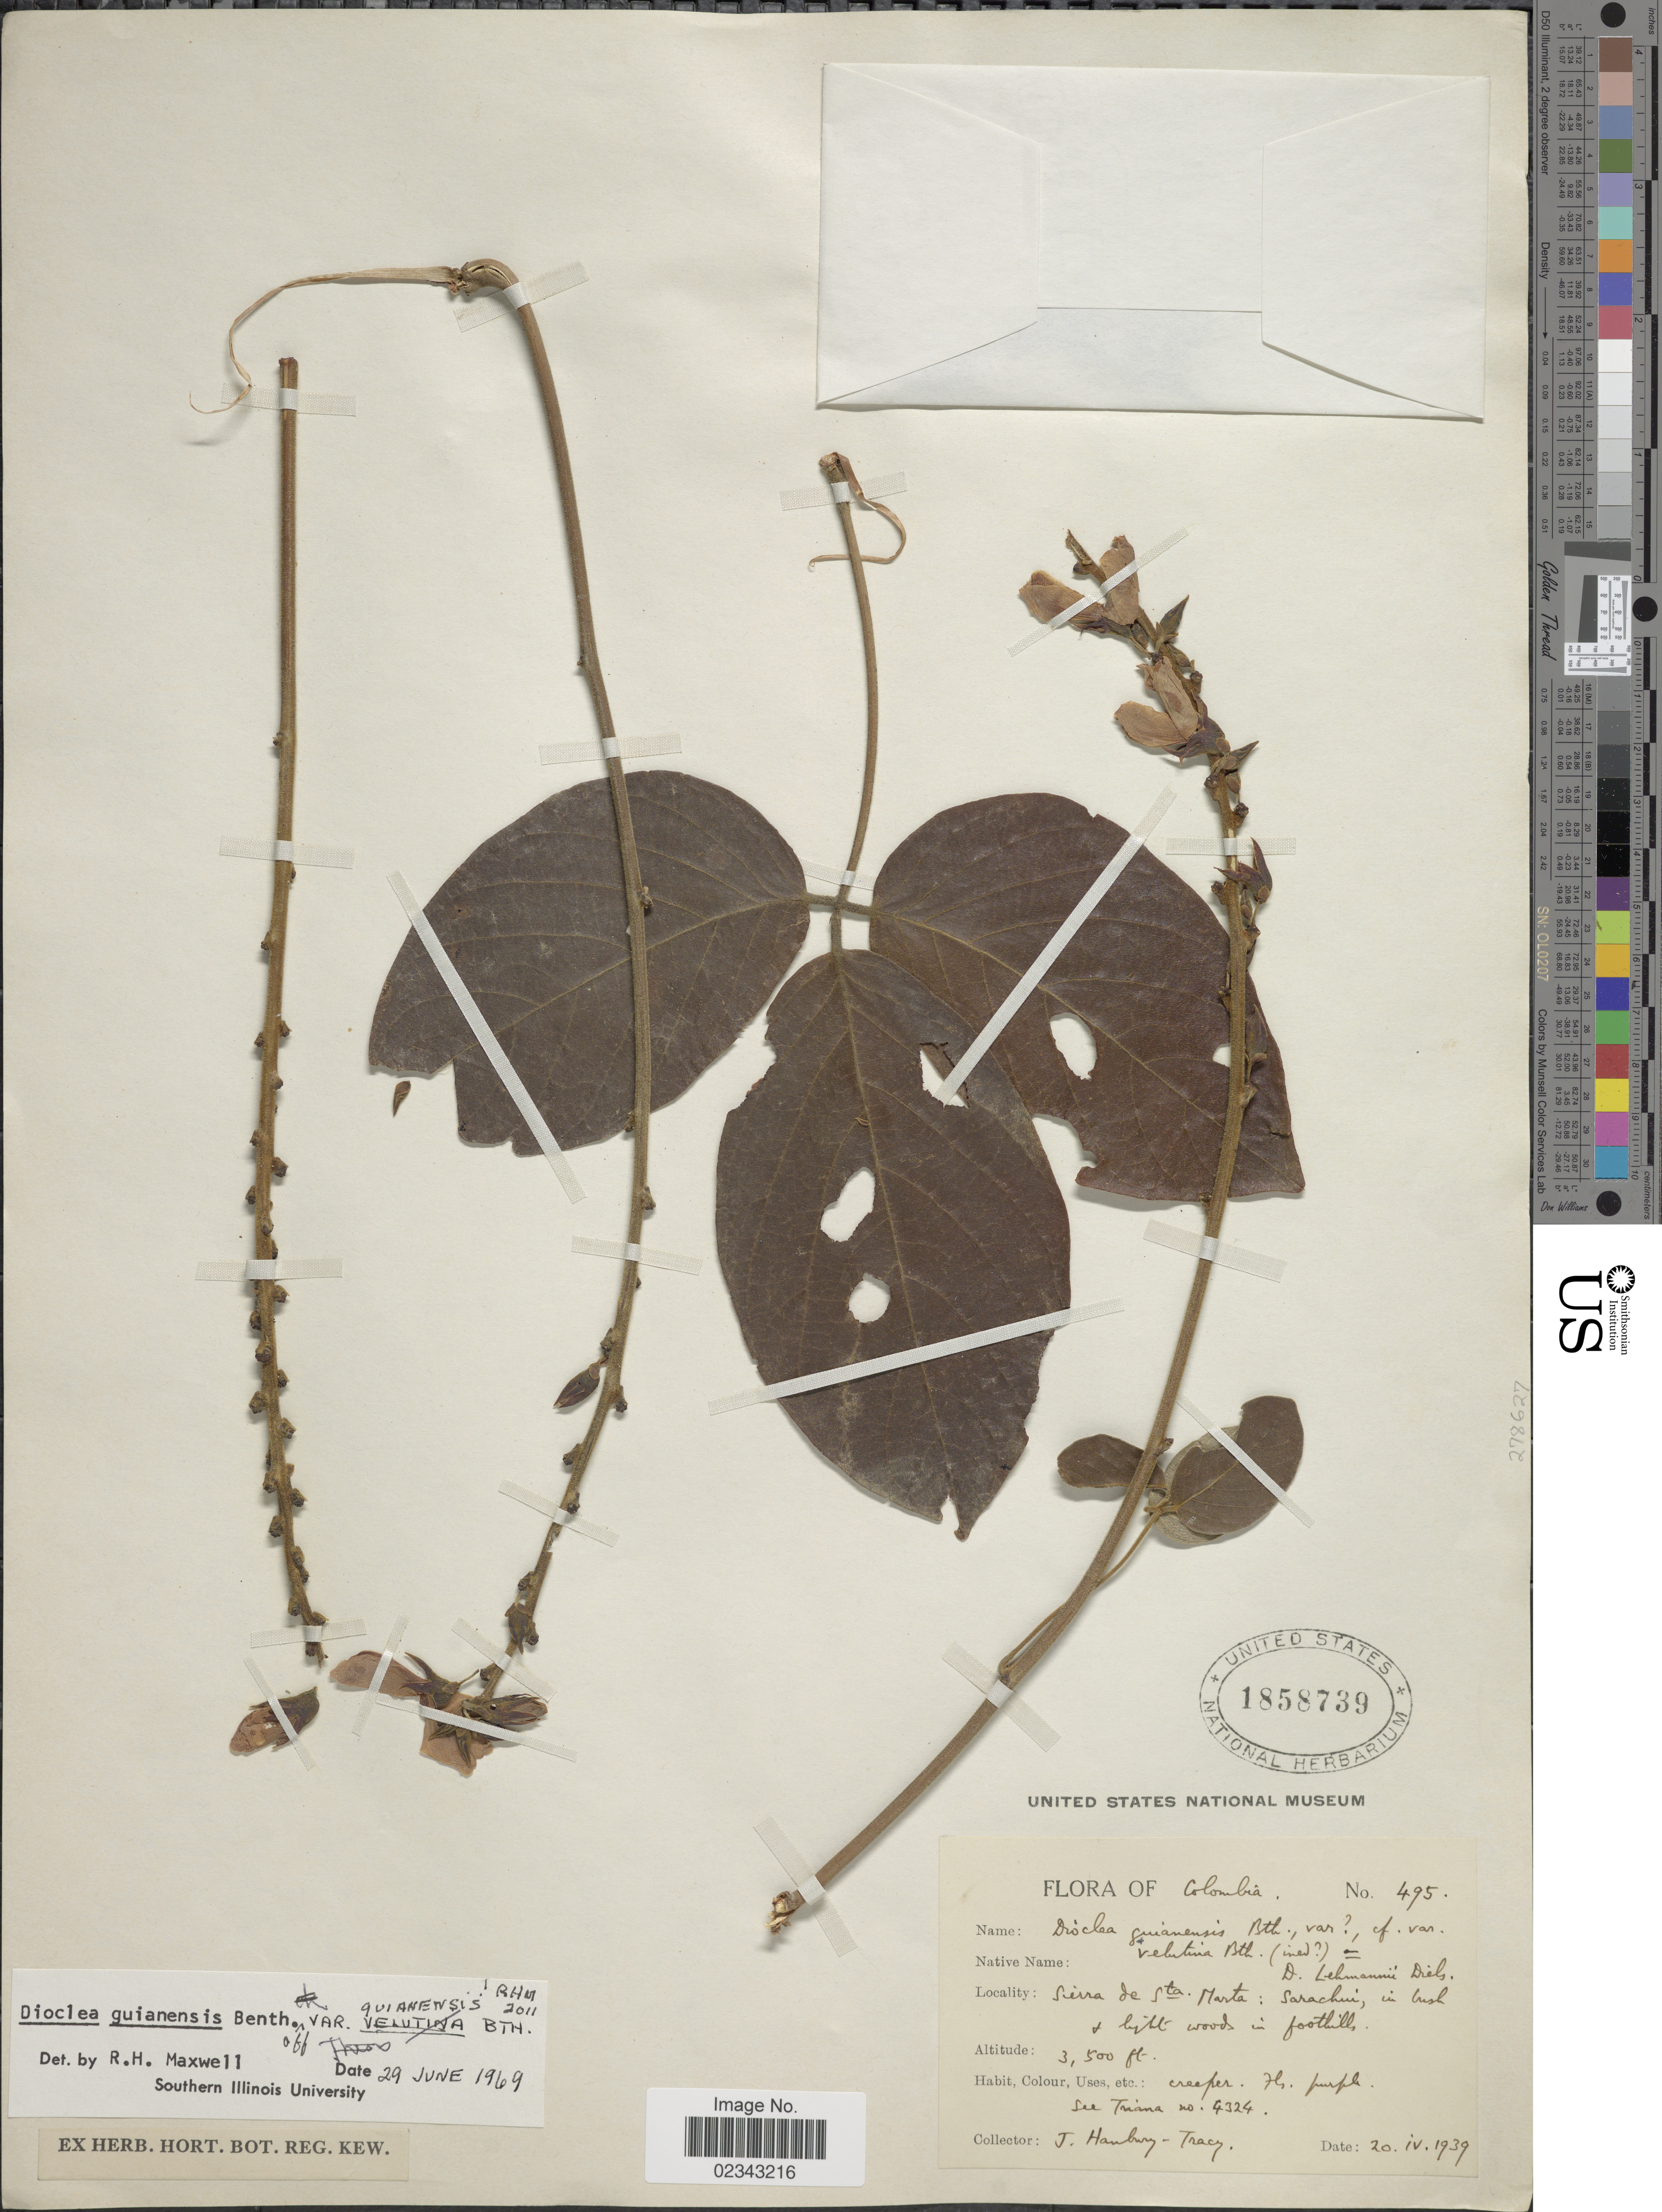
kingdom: Plantae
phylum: Tracheophyta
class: Magnoliopsida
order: Fabales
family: Fabaceae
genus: Dioclea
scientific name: Dioclea guianensis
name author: Benth.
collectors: J. Hanbury-Tracy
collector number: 495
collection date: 1939-04-20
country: Colombia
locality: Sierra de Sta Marta: Sarachui, in bush + light woods in foothills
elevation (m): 1067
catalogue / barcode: US 1858739